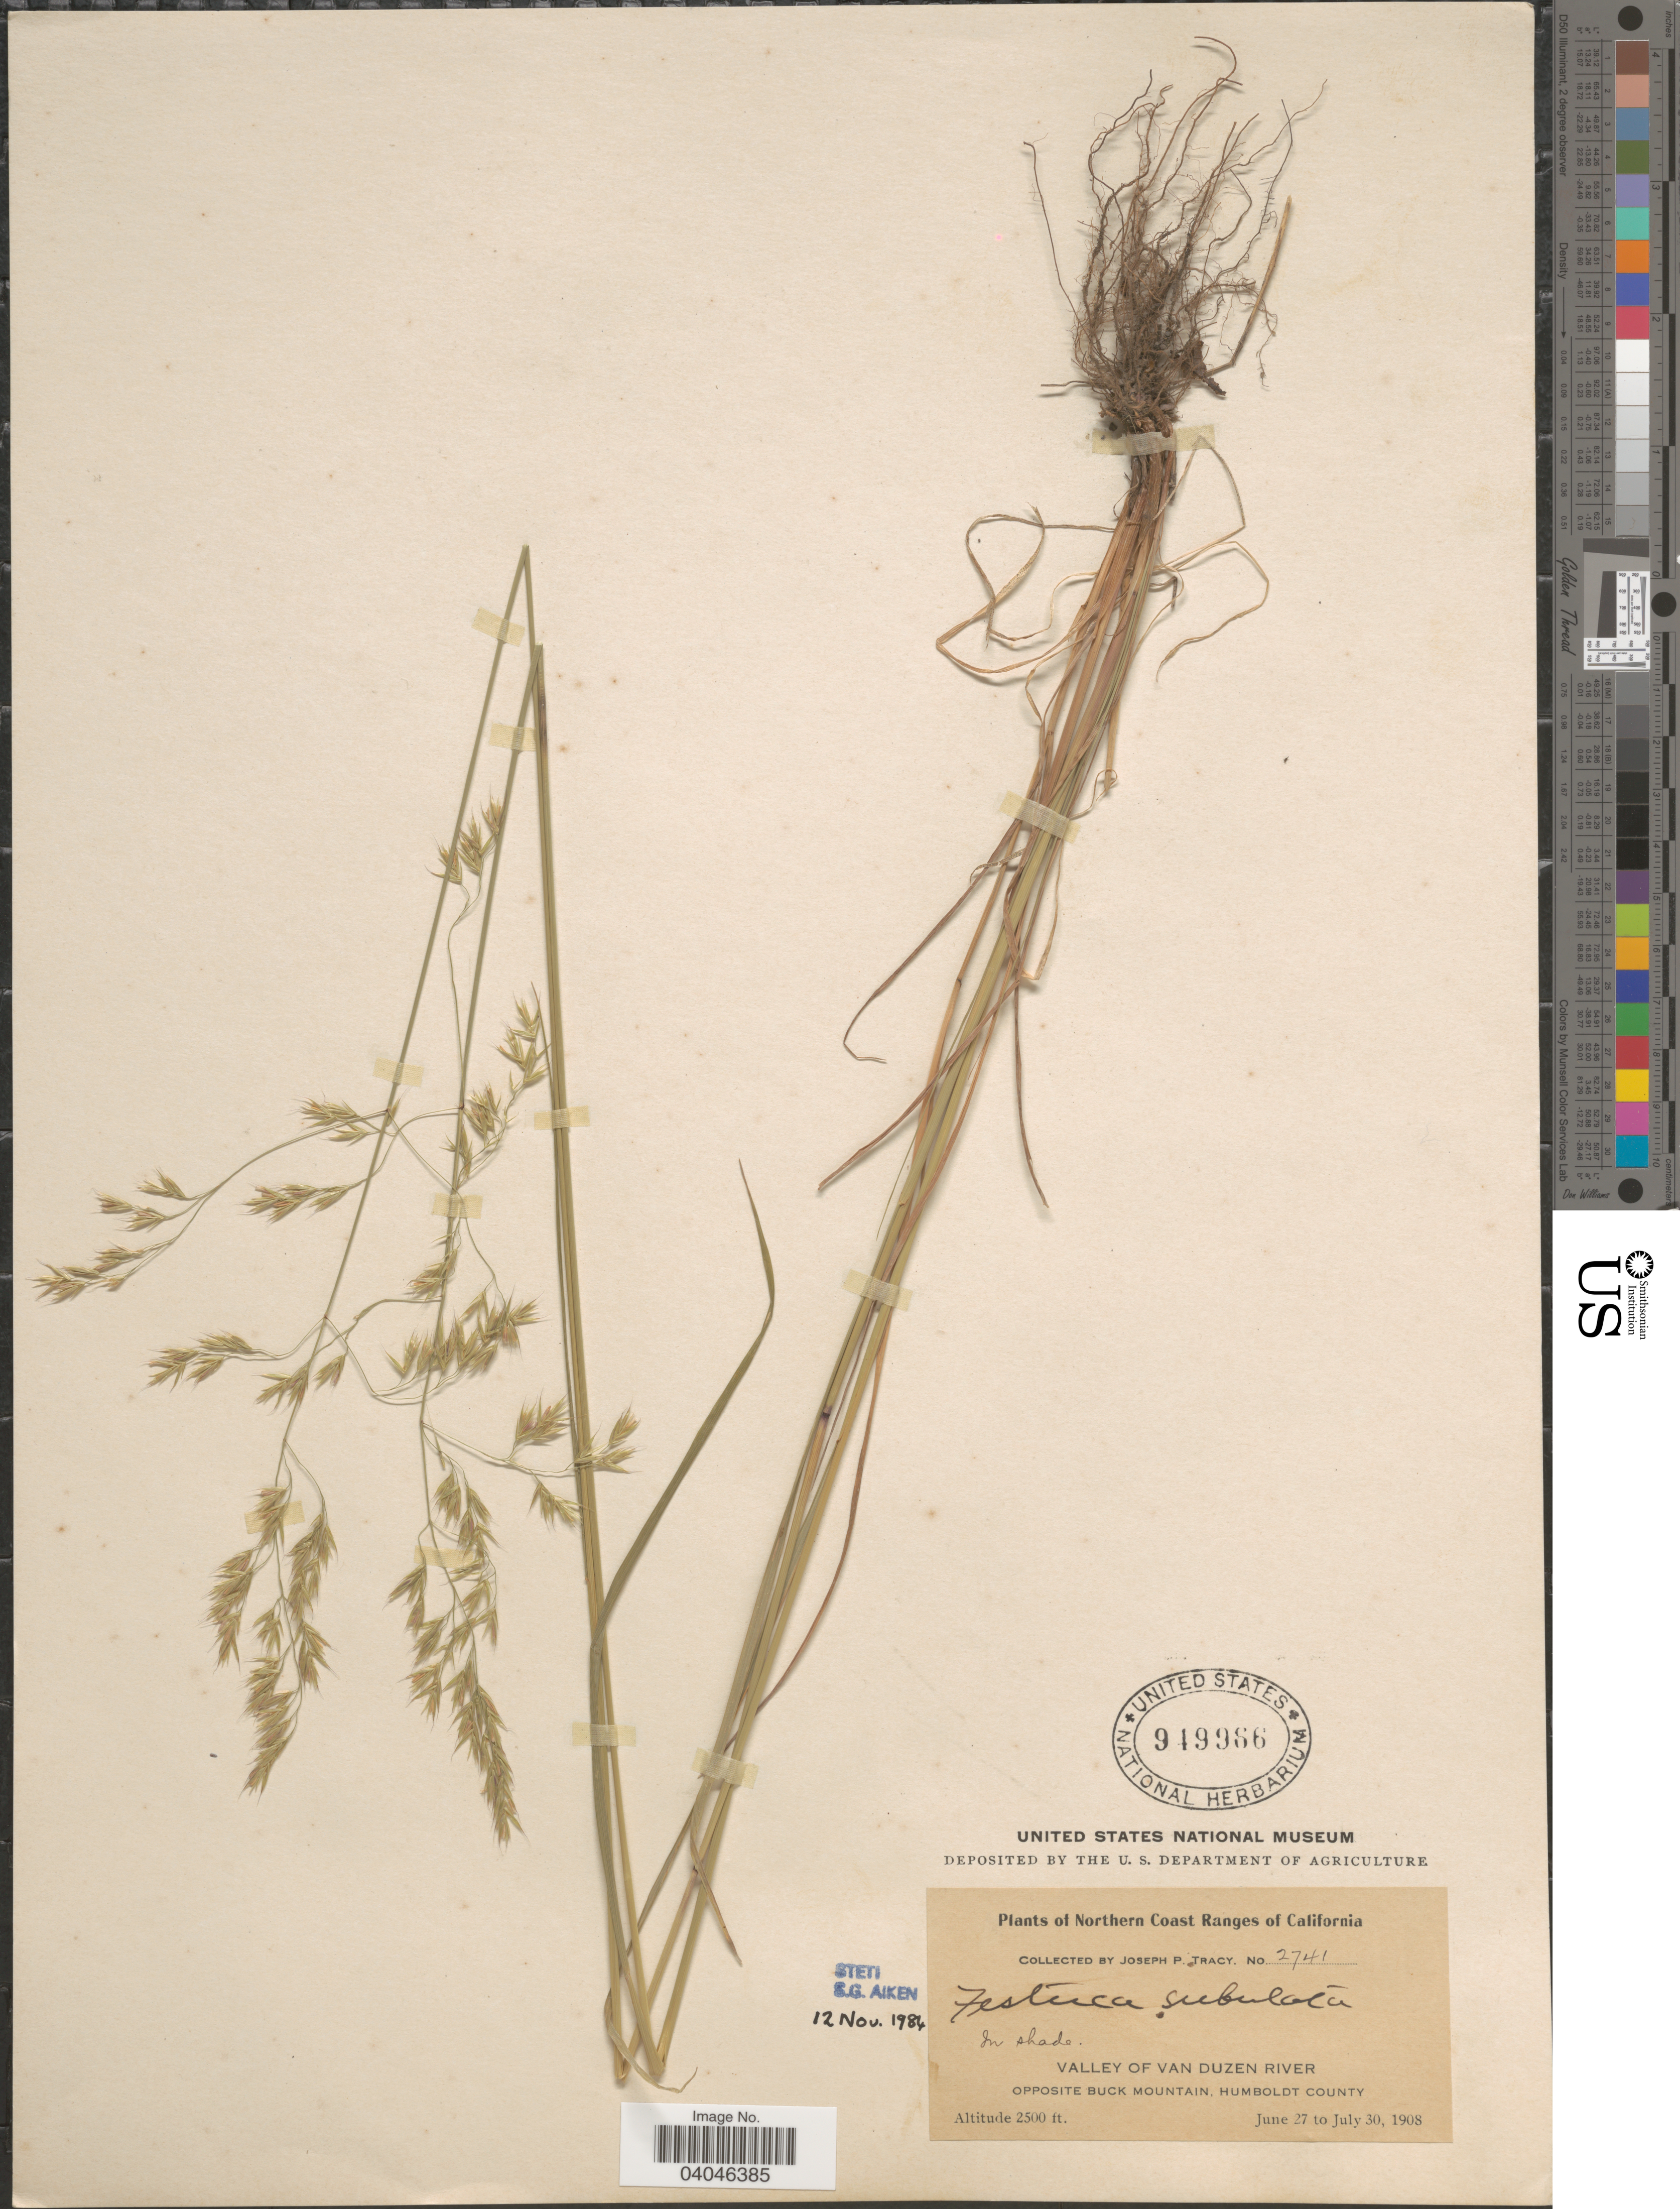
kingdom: Plantae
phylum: Tracheophyta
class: Liliopsida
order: Poales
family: Poaceae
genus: Festuca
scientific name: Festuca subulata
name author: Trin.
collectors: J. Tracy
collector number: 2741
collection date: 1908-06-27/1908-07-30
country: United States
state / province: California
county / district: Humboldt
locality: Northern Coast Ranges of California. Valley of Van Duzen River. Opposite Buck Mountains, Humboldt County.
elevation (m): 762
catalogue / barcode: US 949966